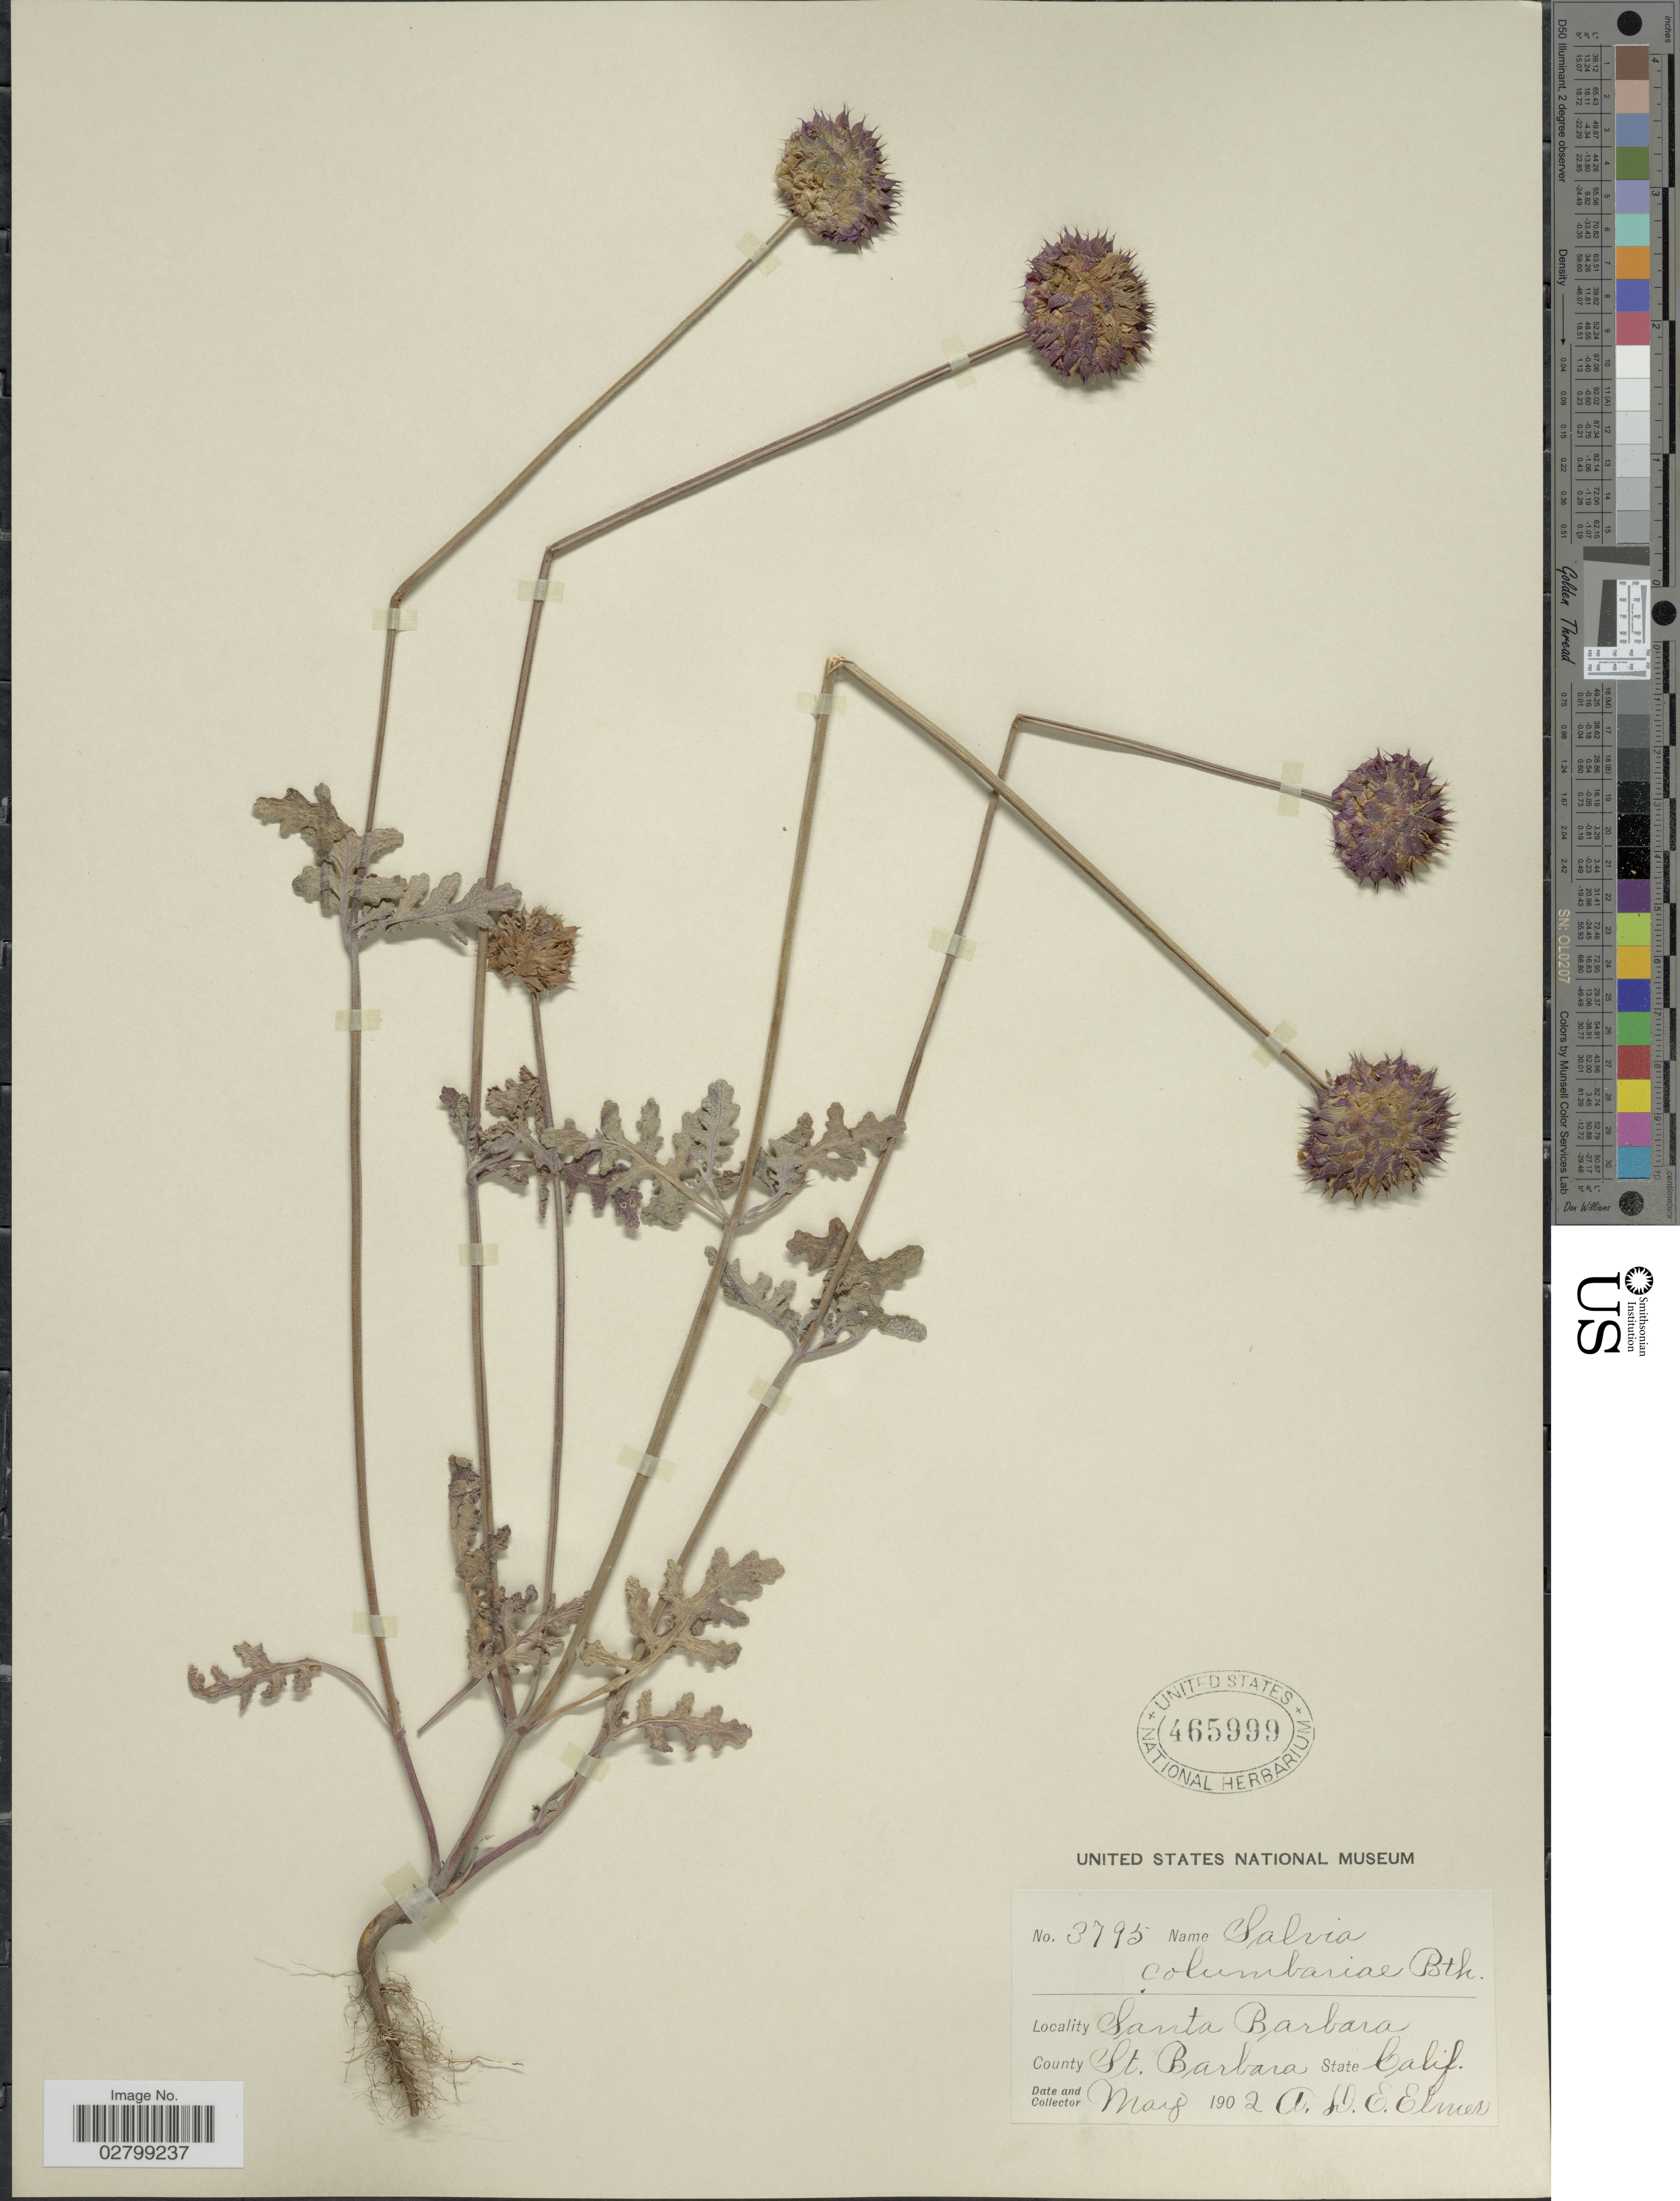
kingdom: Plantae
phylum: Tracheophyta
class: Magnoliopsida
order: Lamiales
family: Lamiaceae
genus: Salvia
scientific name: Salvia columbariae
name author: Benth.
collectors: A. D. E. Elmer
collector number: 3795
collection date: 1902-05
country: United States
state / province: California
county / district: Santa Barbara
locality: Santa Barbara, County St. Barbara.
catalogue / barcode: US 465999